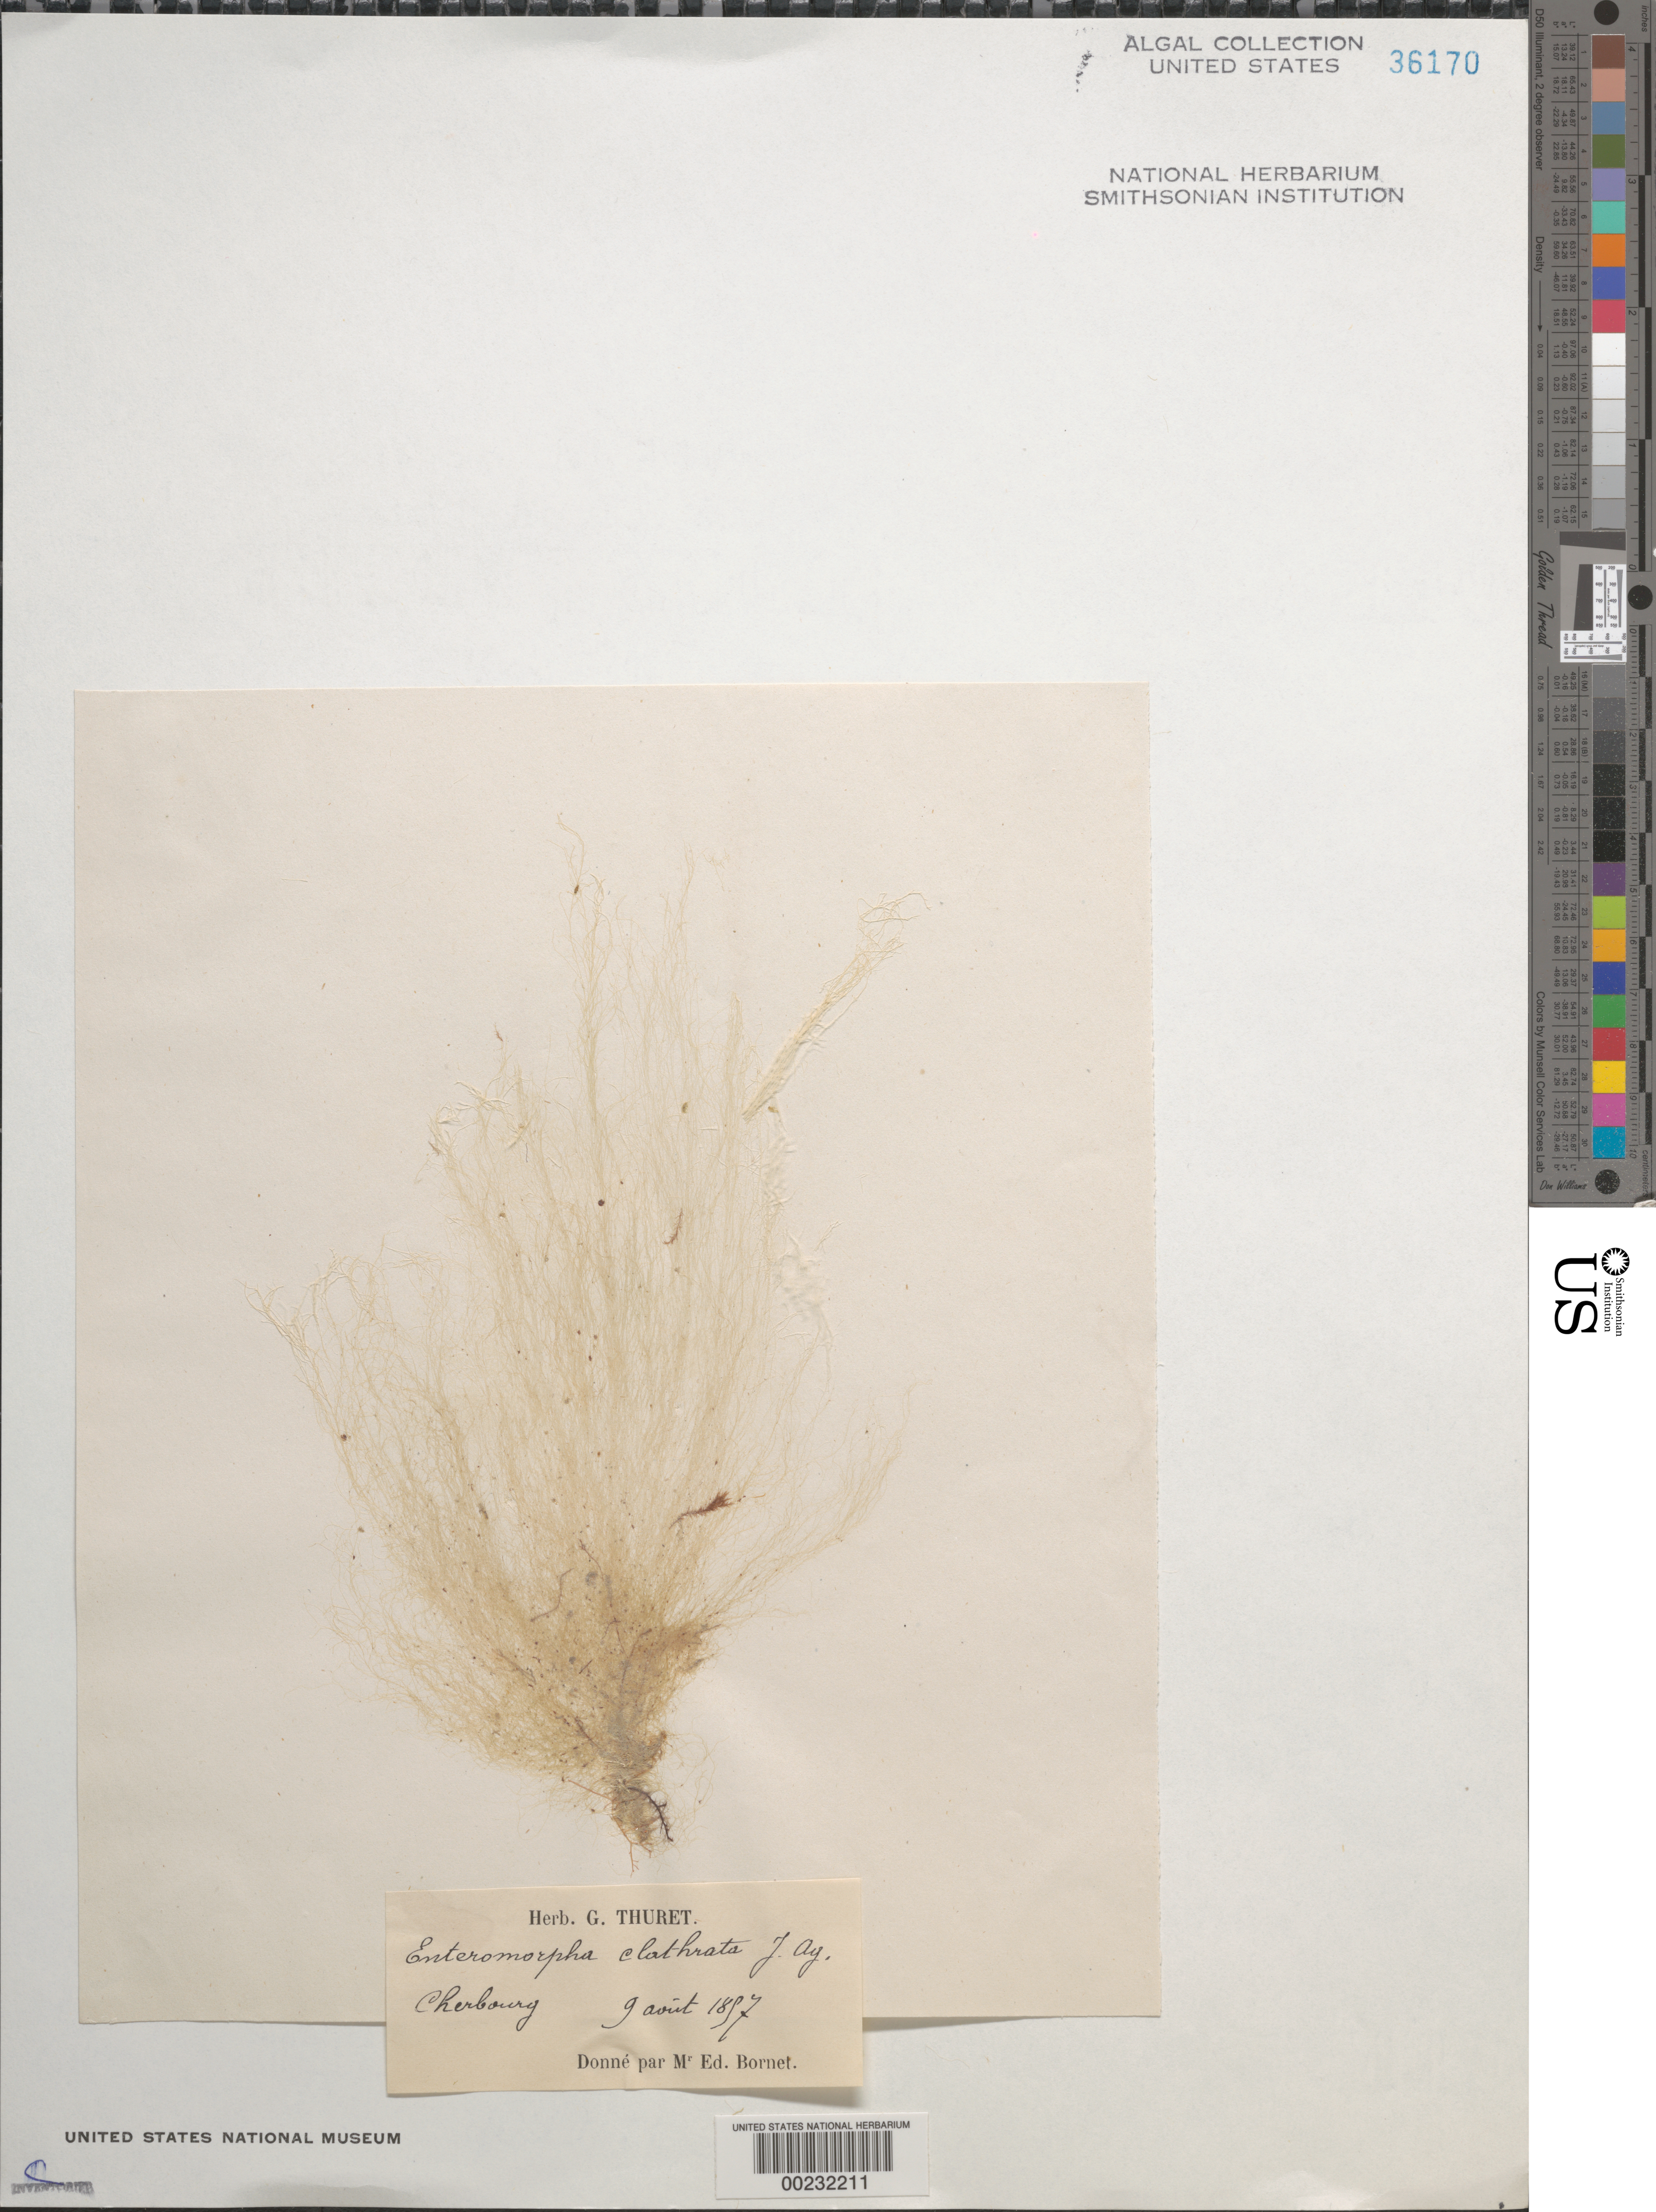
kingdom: Plantae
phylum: Chlorophyta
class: Ulvophyceae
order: Cladophorales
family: Cladophoraceae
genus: Cladophora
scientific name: Cladophora vagabunda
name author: (L.) C. Hoek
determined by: Algae name updating Project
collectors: G. A. Thuret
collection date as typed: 09 Aug 1857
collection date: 1857-08-09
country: France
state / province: Normandie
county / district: Manche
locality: Cherbourg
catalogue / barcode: US 36170